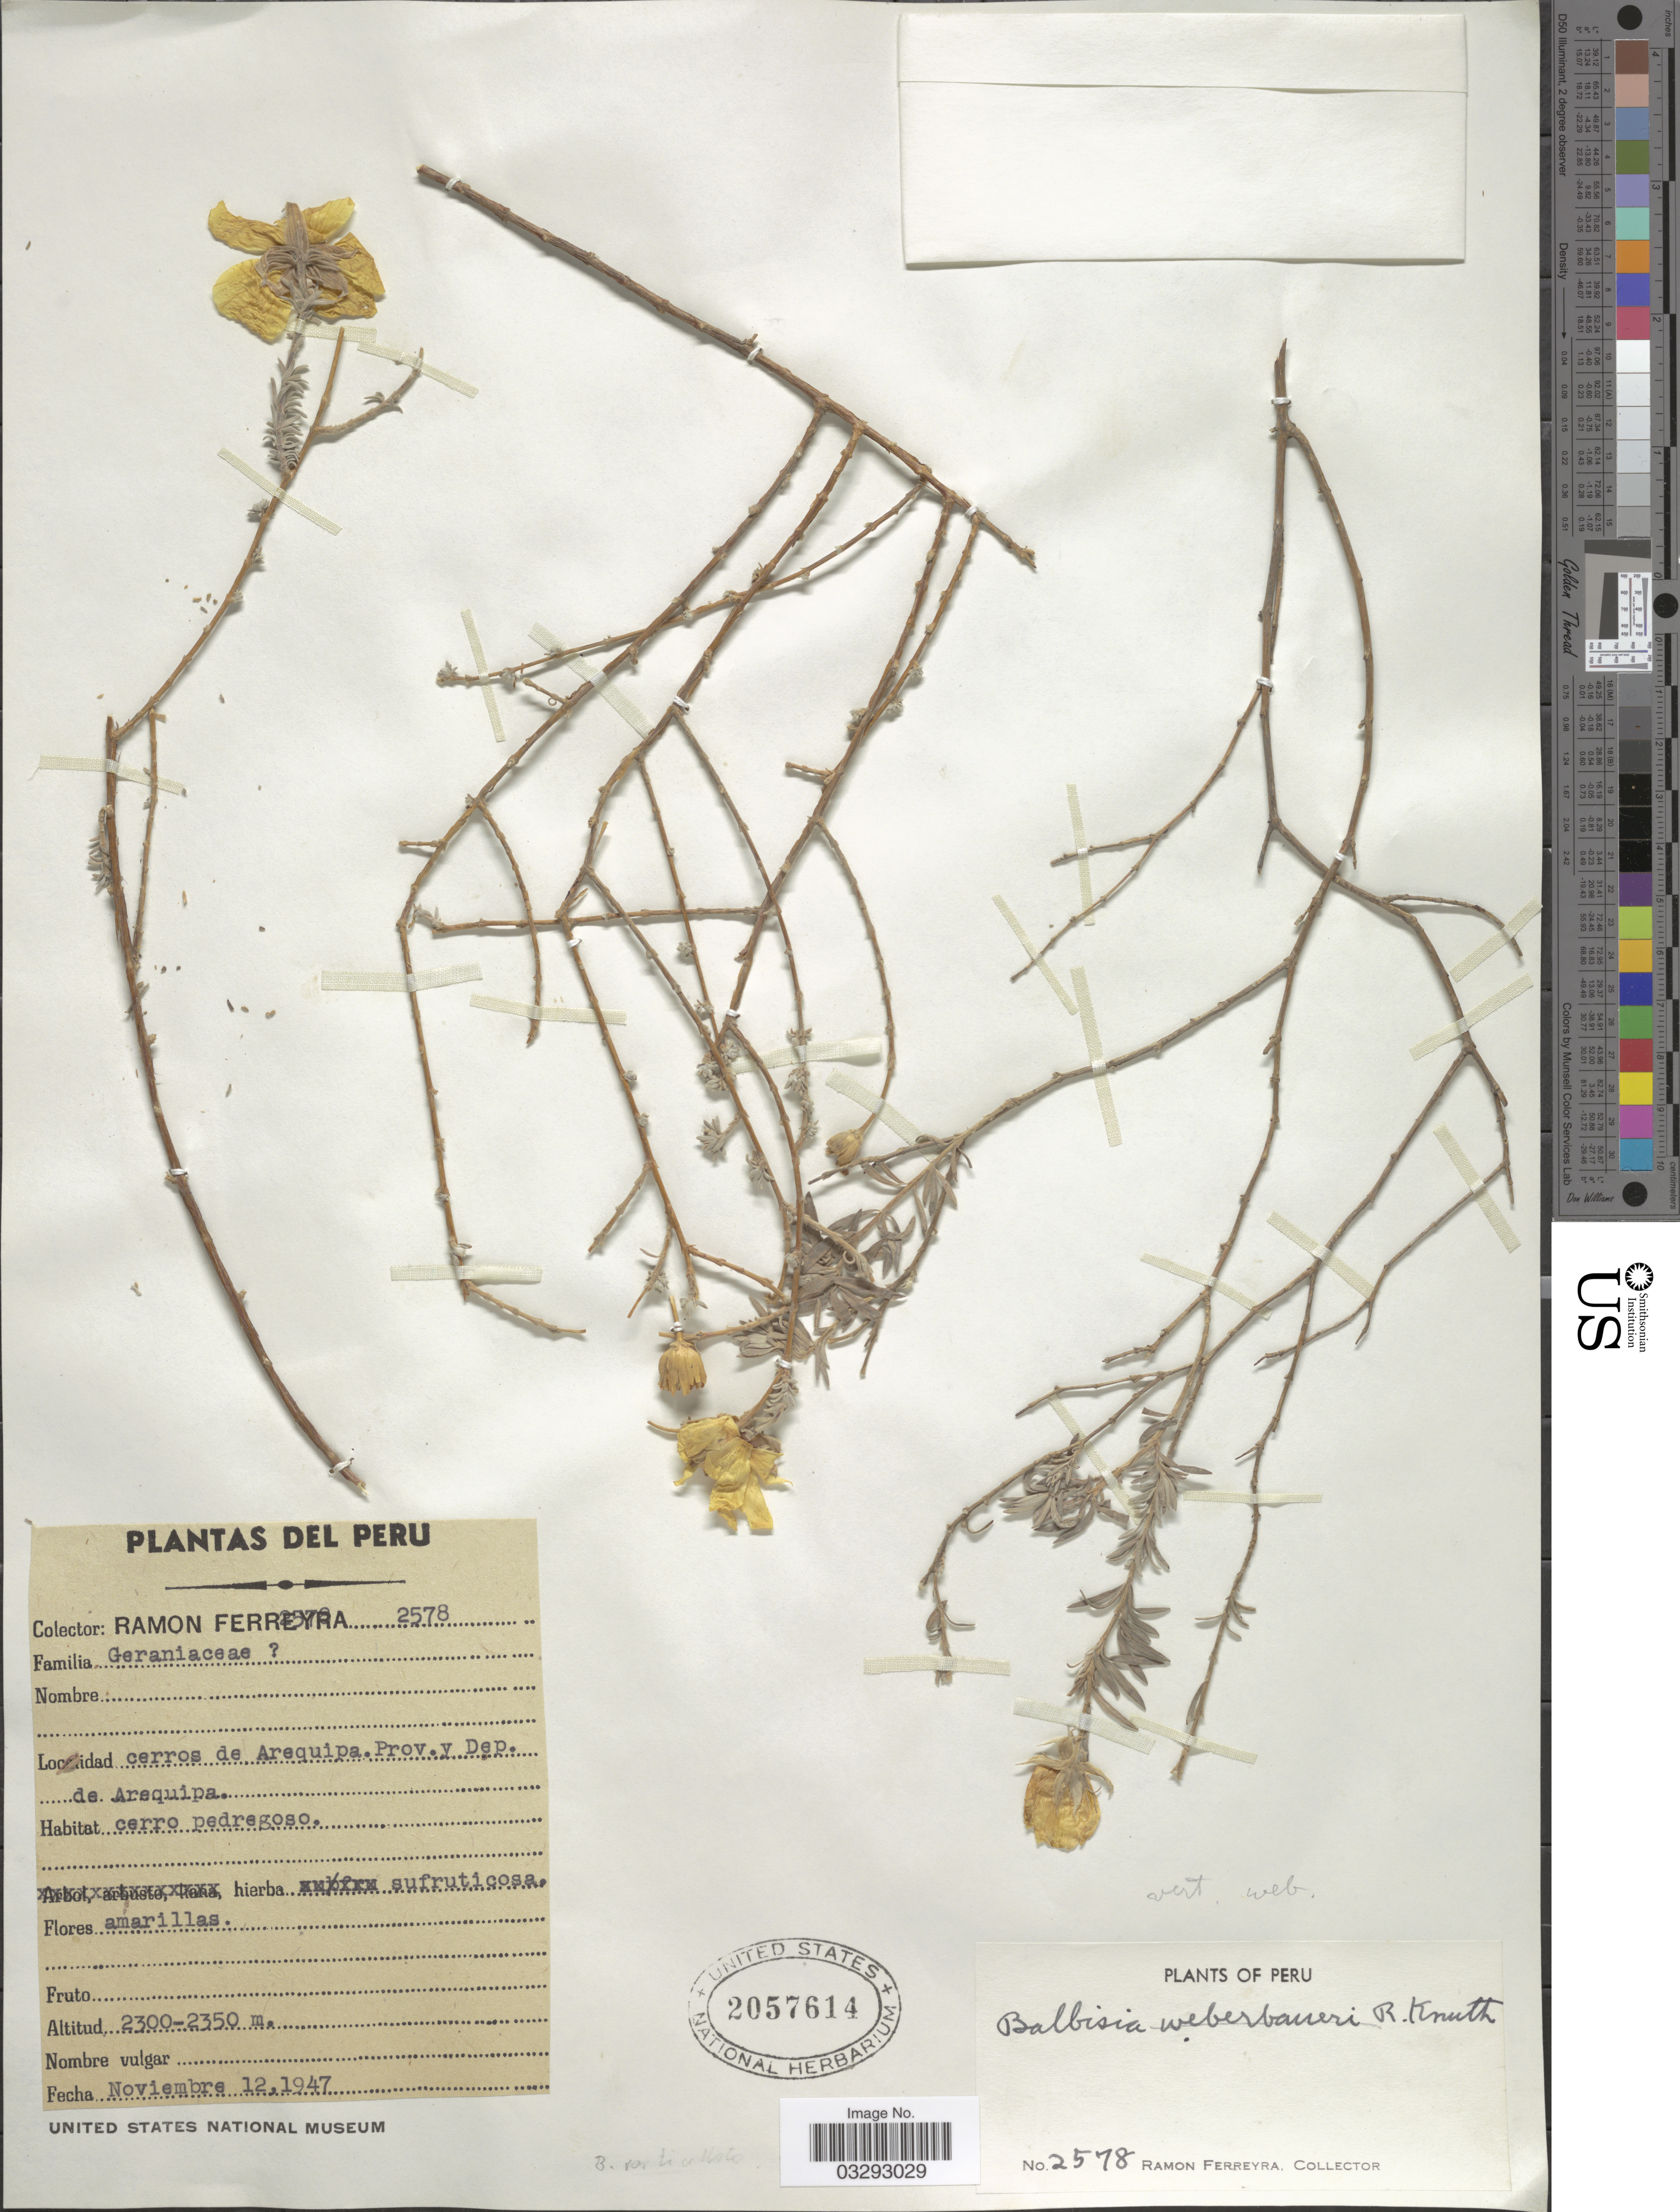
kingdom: Plantae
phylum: Tracheophyta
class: Magnoliopsida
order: Geraniales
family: Vivianiaceae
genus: Balbisia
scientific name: Balbisia verticillata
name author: Cav.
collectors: R. A. Ferreyra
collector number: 2578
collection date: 1947-11-12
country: Peru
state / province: Arequipa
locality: Cerros de Arequipa. Prov. y Dep. de Arequipa.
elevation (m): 2300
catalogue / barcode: US 2057614